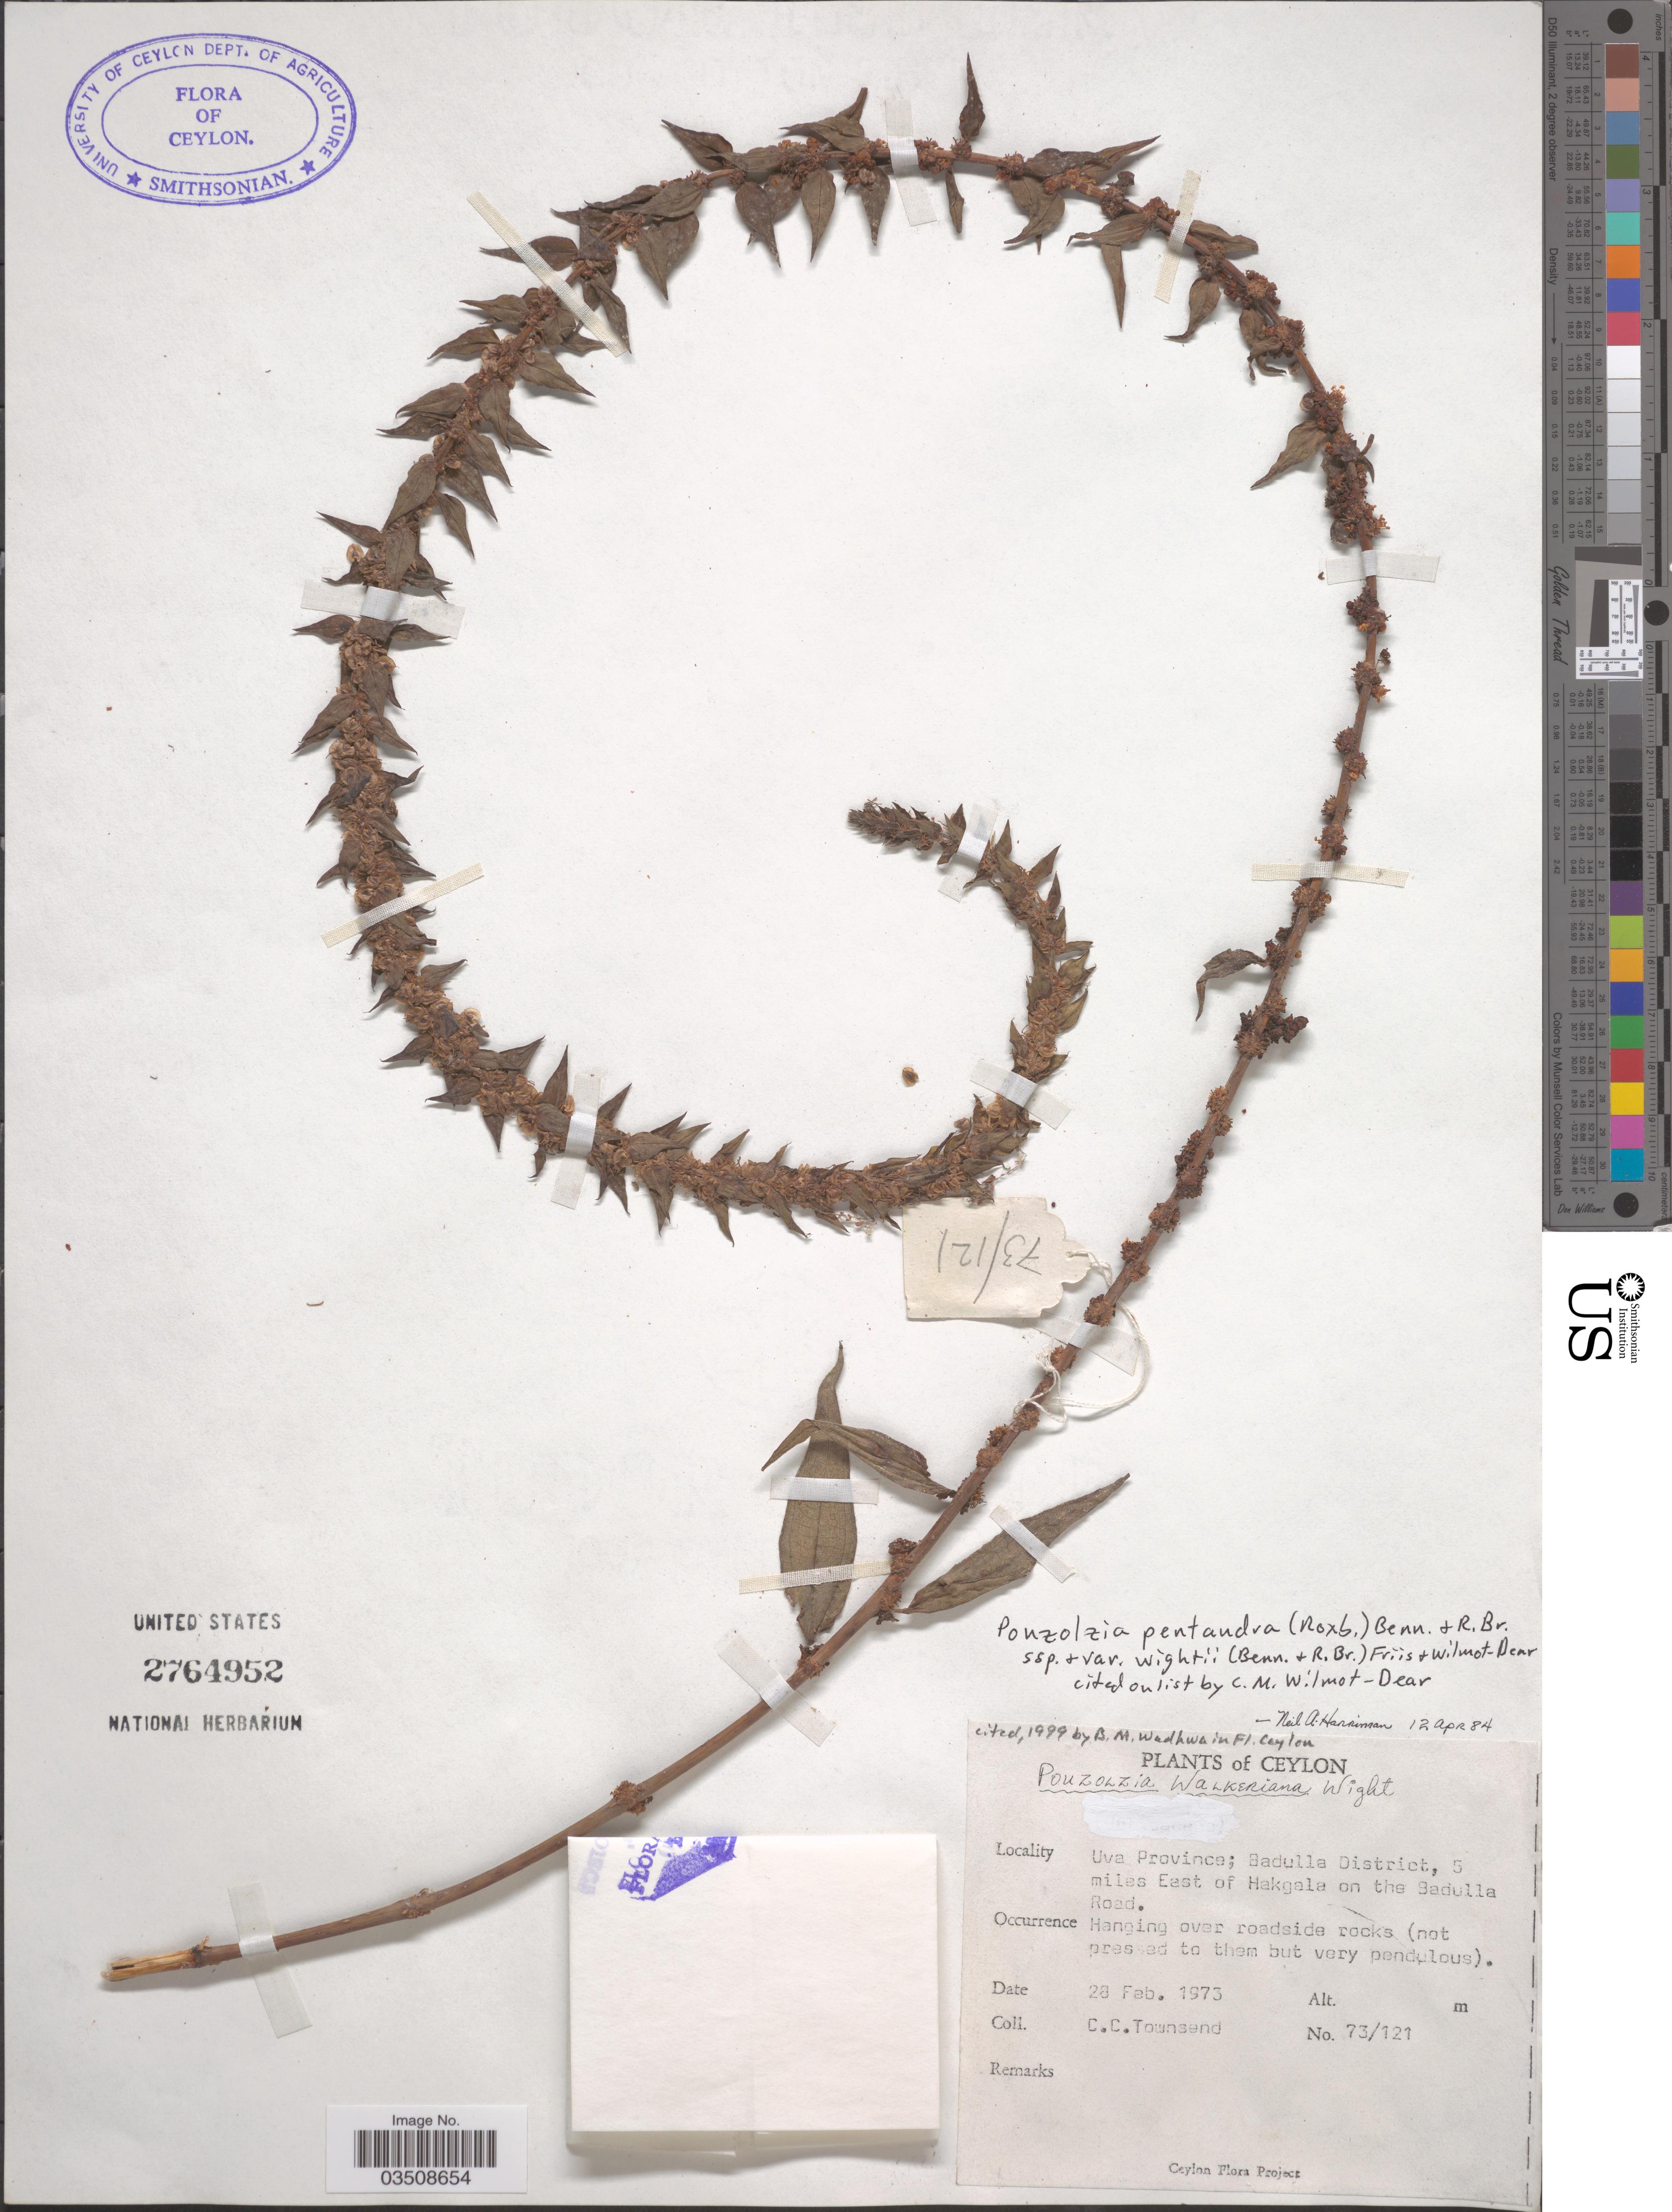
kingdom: Plantae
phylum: Tracheophyta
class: Magnoliopsida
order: Rosales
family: Urticaceae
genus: Gonostegia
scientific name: Gonostegia pentandra var. wightii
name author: (Benn.) Pull. & Karupp.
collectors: C. C. Townsend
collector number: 73/121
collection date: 1973-02-28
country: Sri Lanka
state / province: Uva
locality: Ceylon. Badulla District, 5 miles East of Hakgala on the Badulla Road.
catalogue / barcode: US 2764952